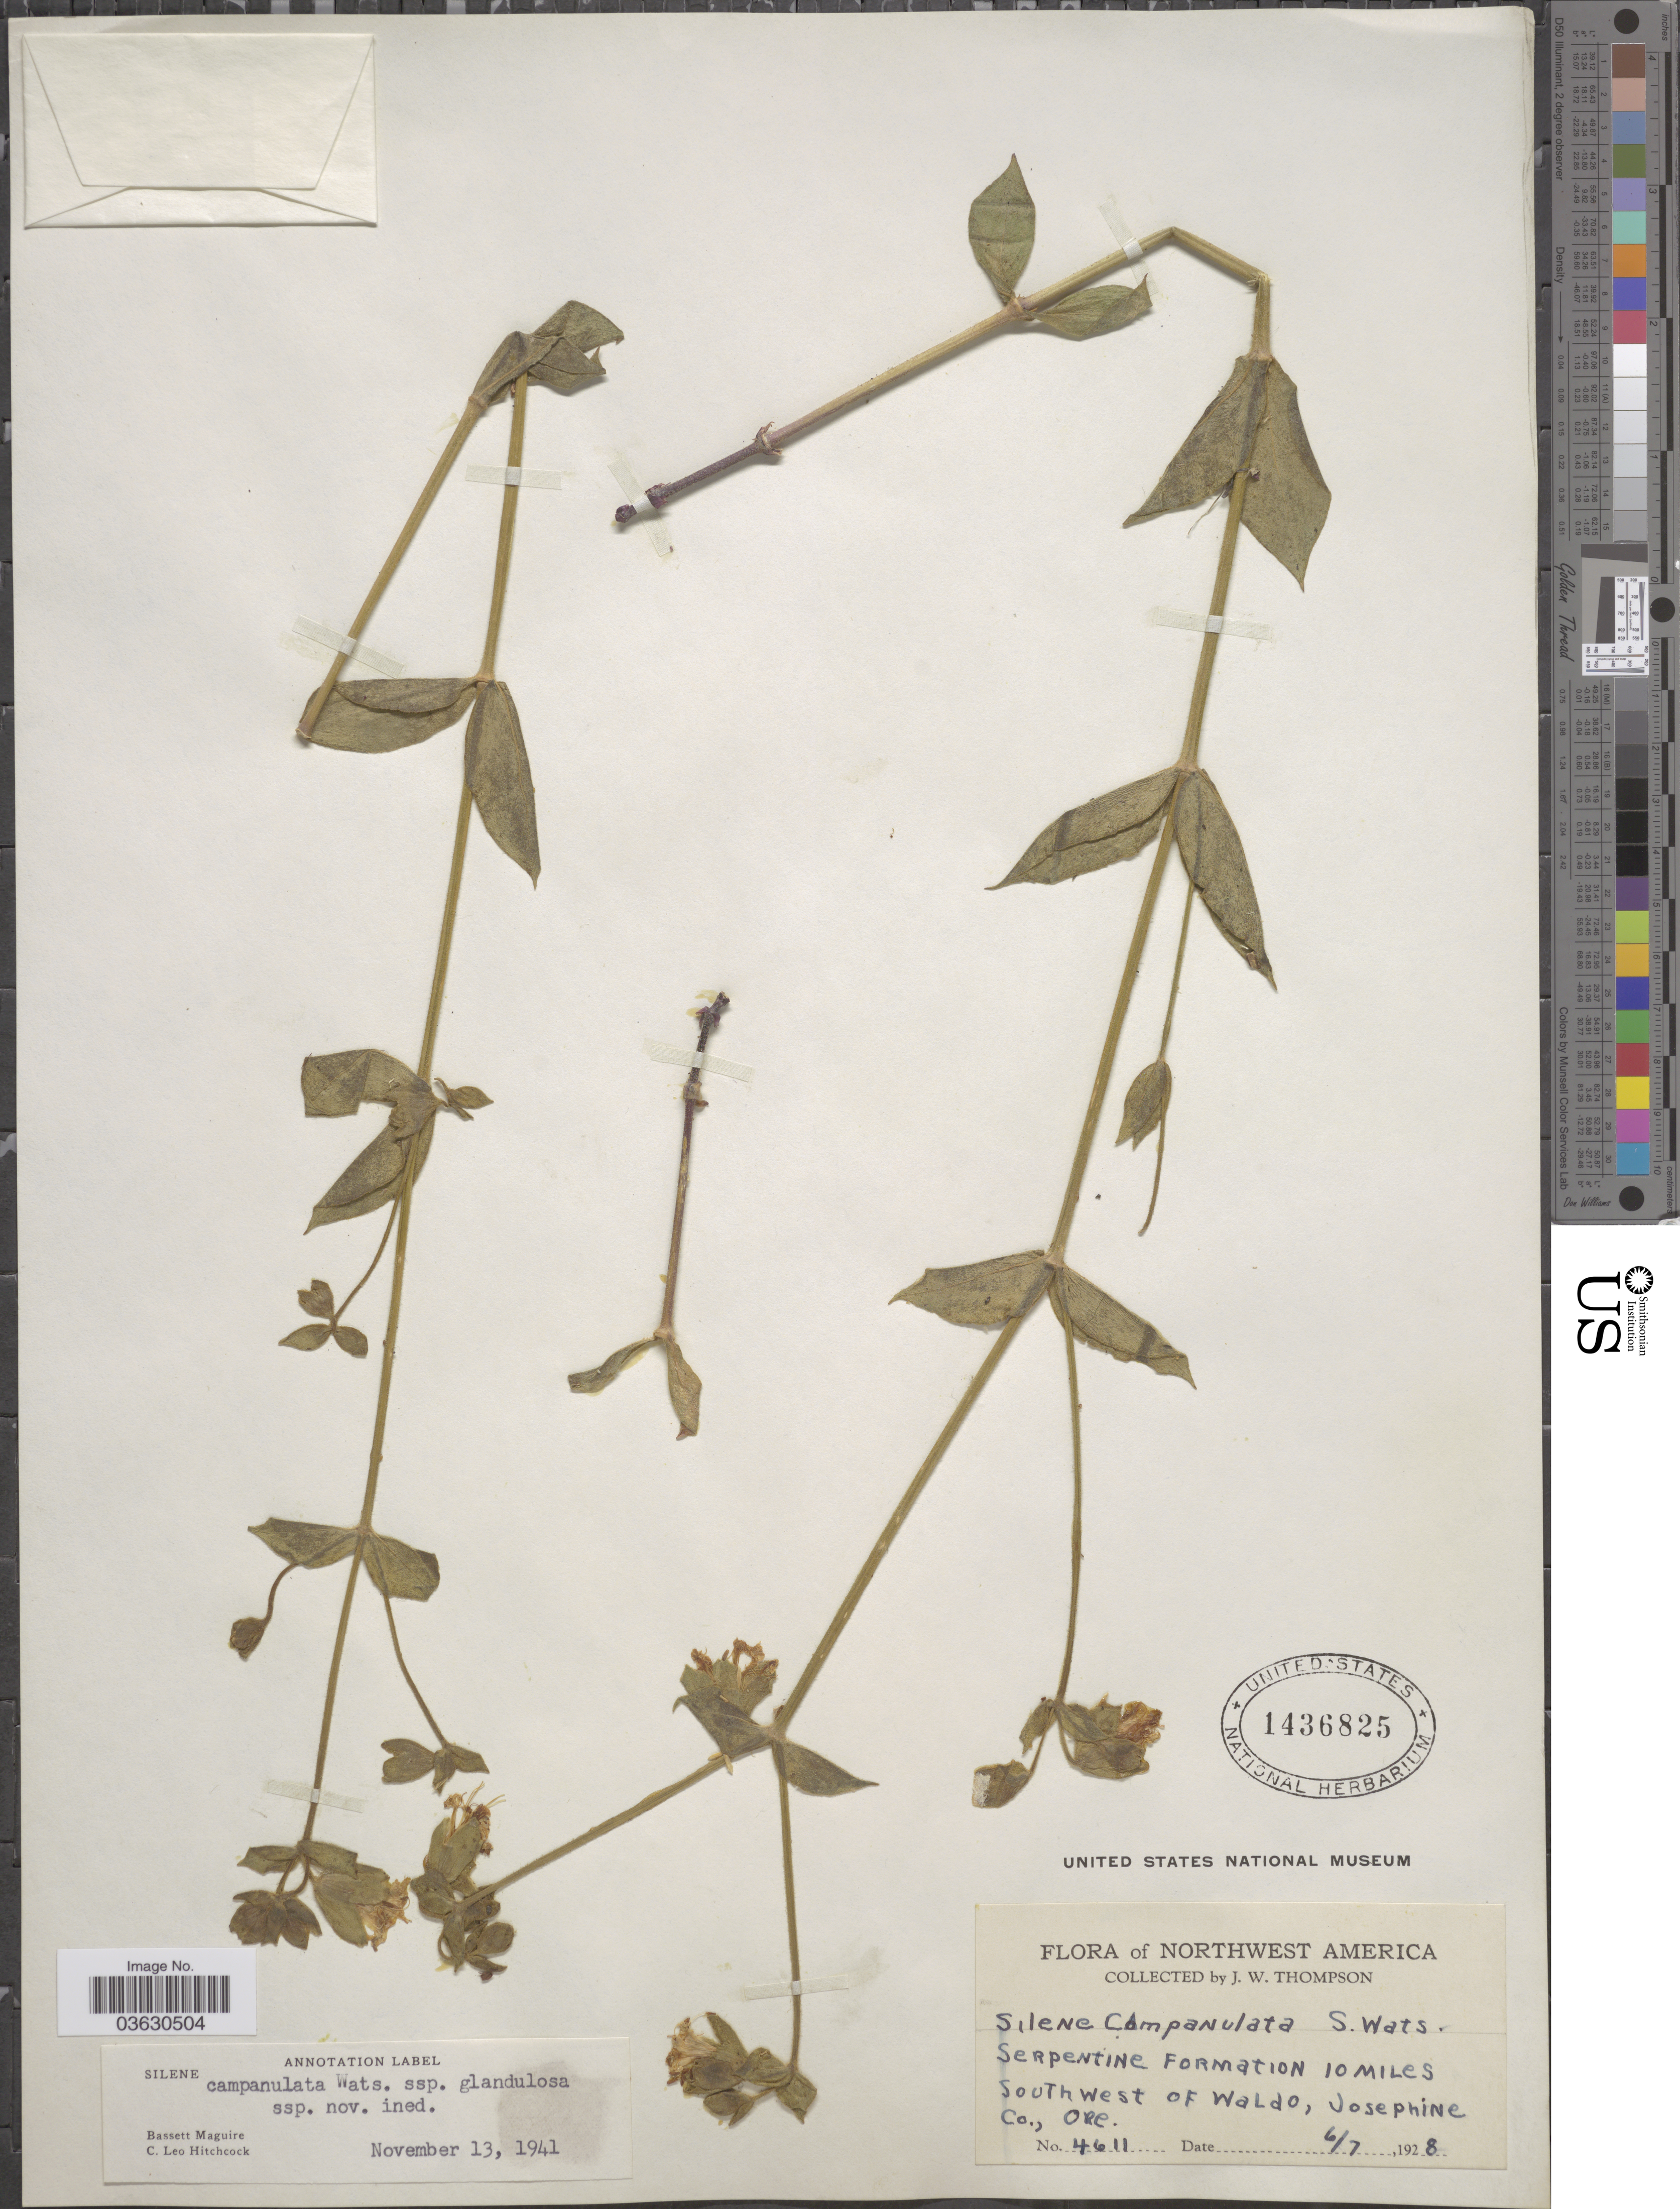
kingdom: Plantae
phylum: Tracheophyta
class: Magnoliopsida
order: Caryophyllales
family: Caryophyllaceae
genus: Silene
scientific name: Silene campanulata subsp. glandulosa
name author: C.L. Hitchc. & Maguire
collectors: J. Thompson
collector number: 4611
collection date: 1928-06-07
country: United States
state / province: Oregon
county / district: Josephine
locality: Northwest America. Serpentine formation 10 miles southwest of Waldo, Josephine Co.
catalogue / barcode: US 1436825